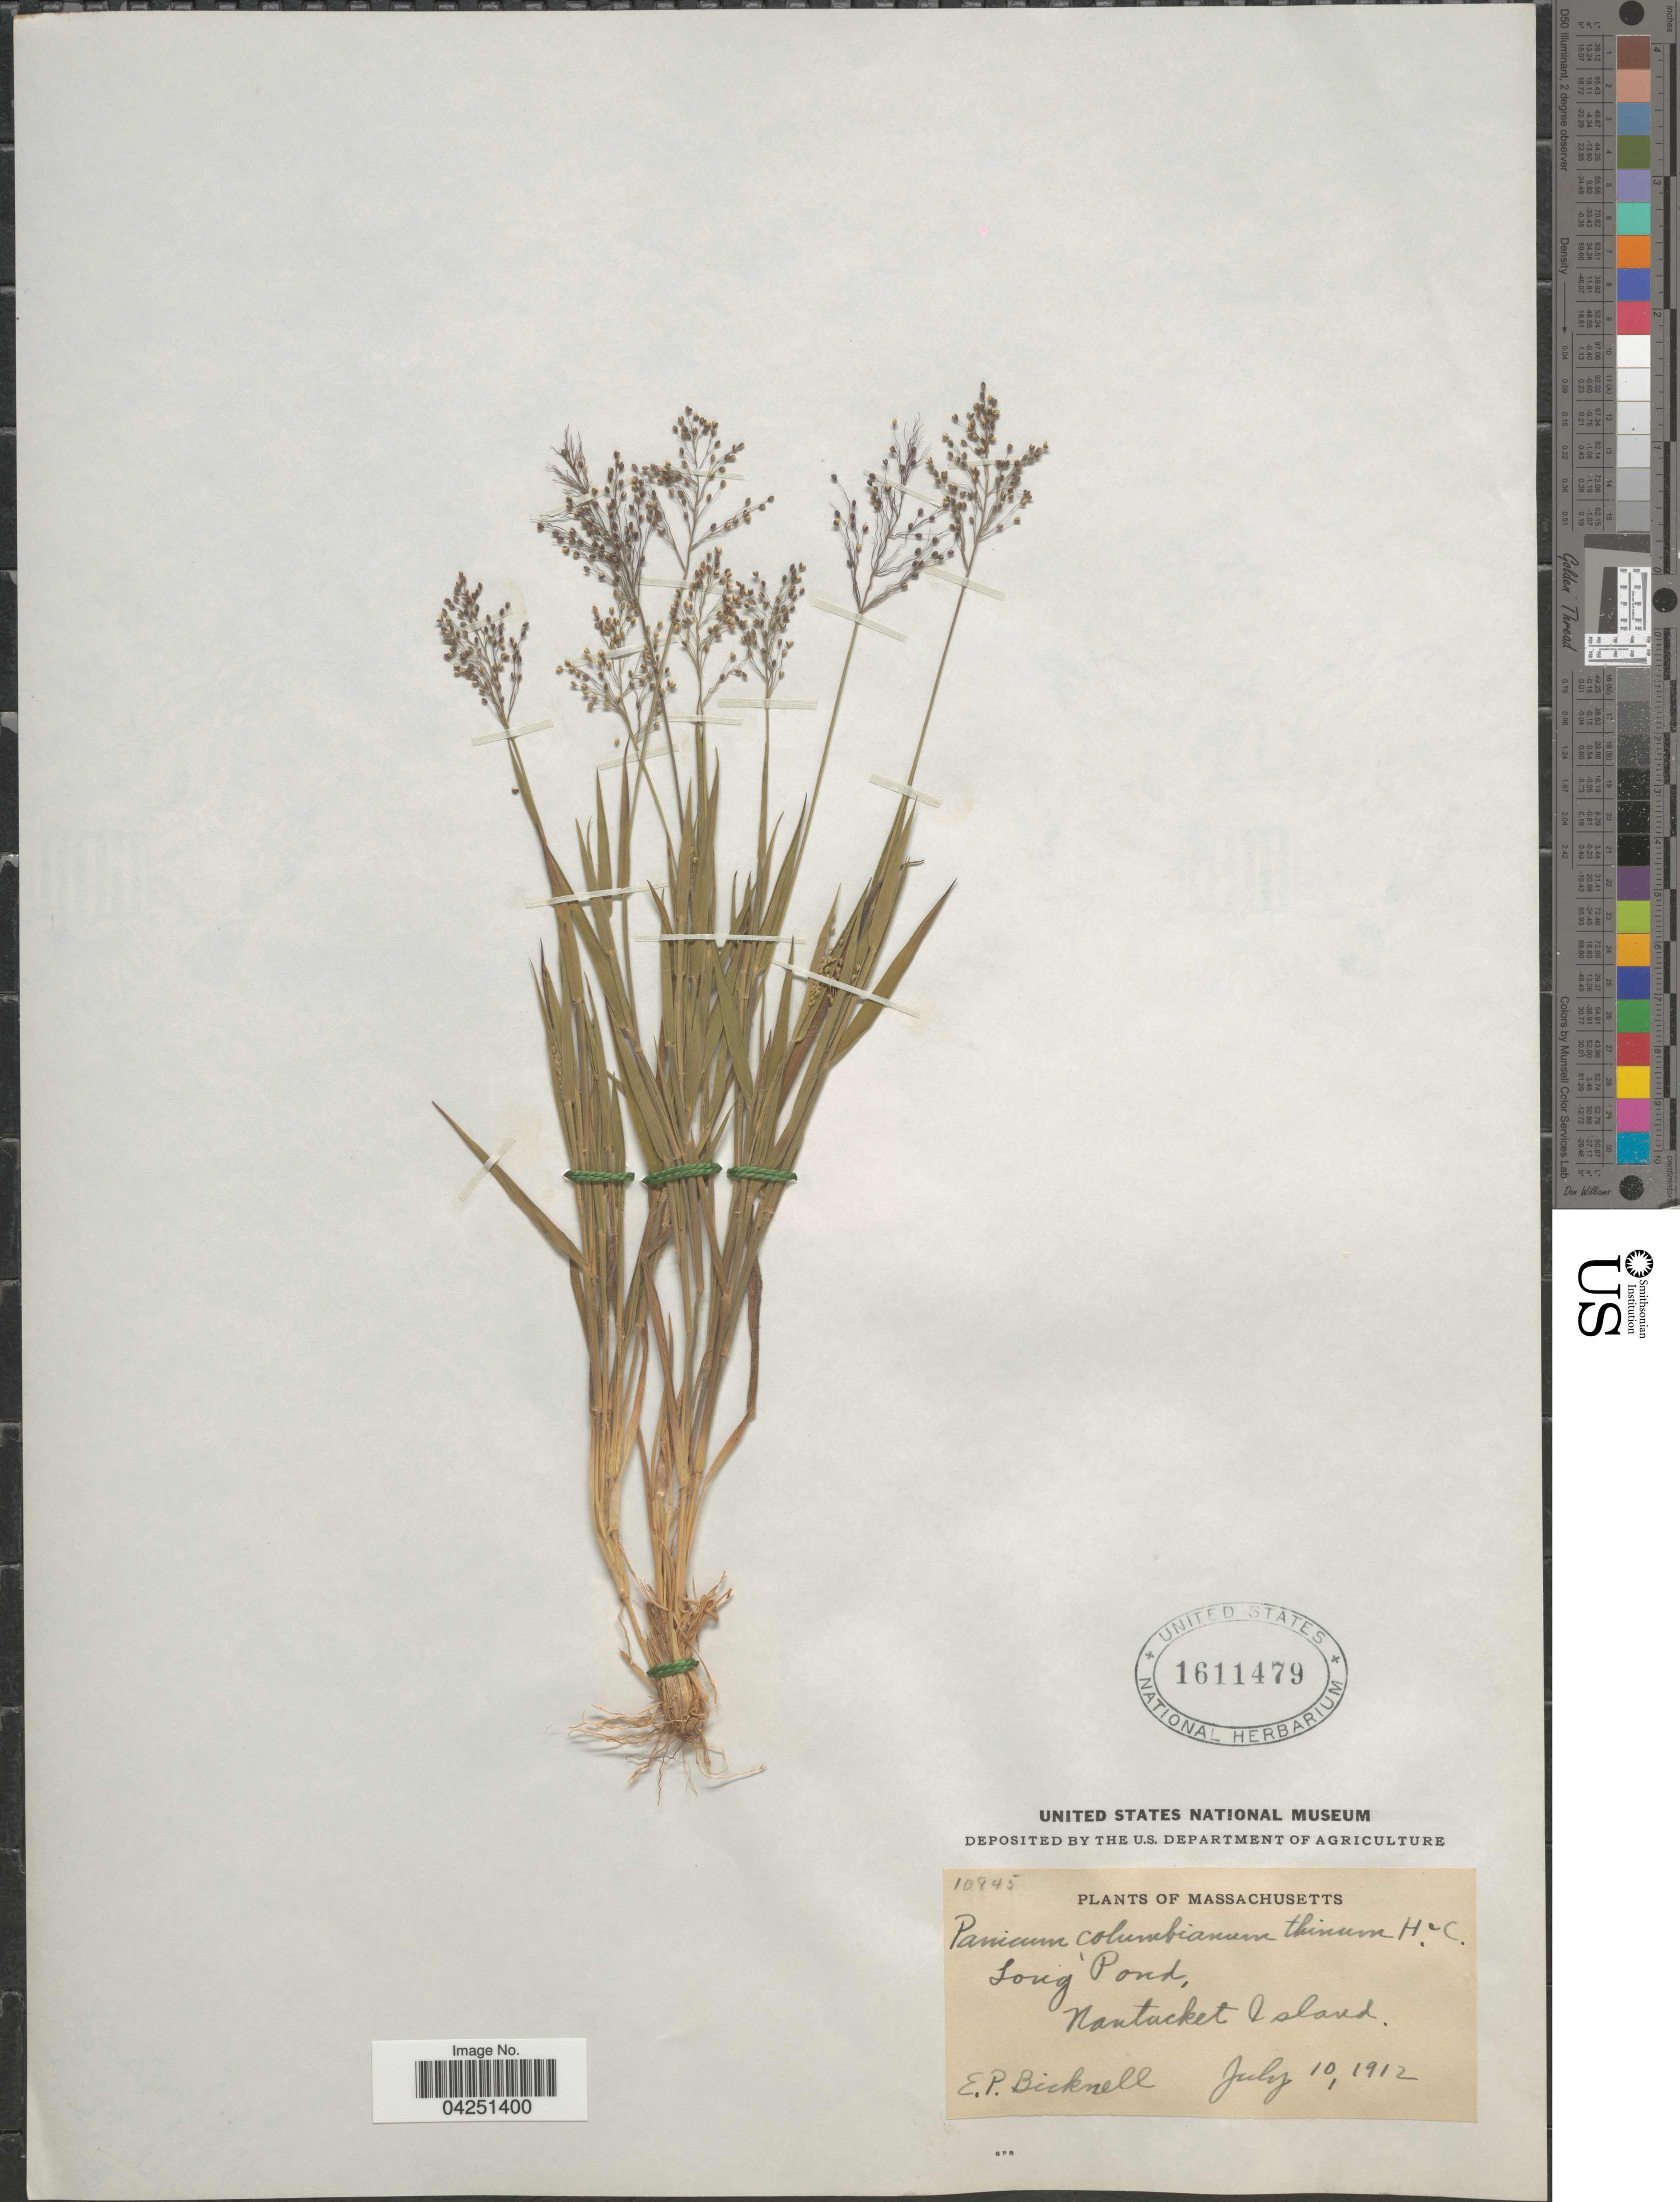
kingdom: Plantae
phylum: Tracheophyta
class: Liliopsida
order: Poales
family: Poaceae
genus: Dichanthelium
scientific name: Dichanthelium acuminatum var. acuminatum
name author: (Sw.) Gould & C.A. Clark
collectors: E. P. Bicknell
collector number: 10845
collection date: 1912-07-10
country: United States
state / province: Massachusetts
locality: Long Pond, Nantucket Island.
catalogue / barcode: US 1611479